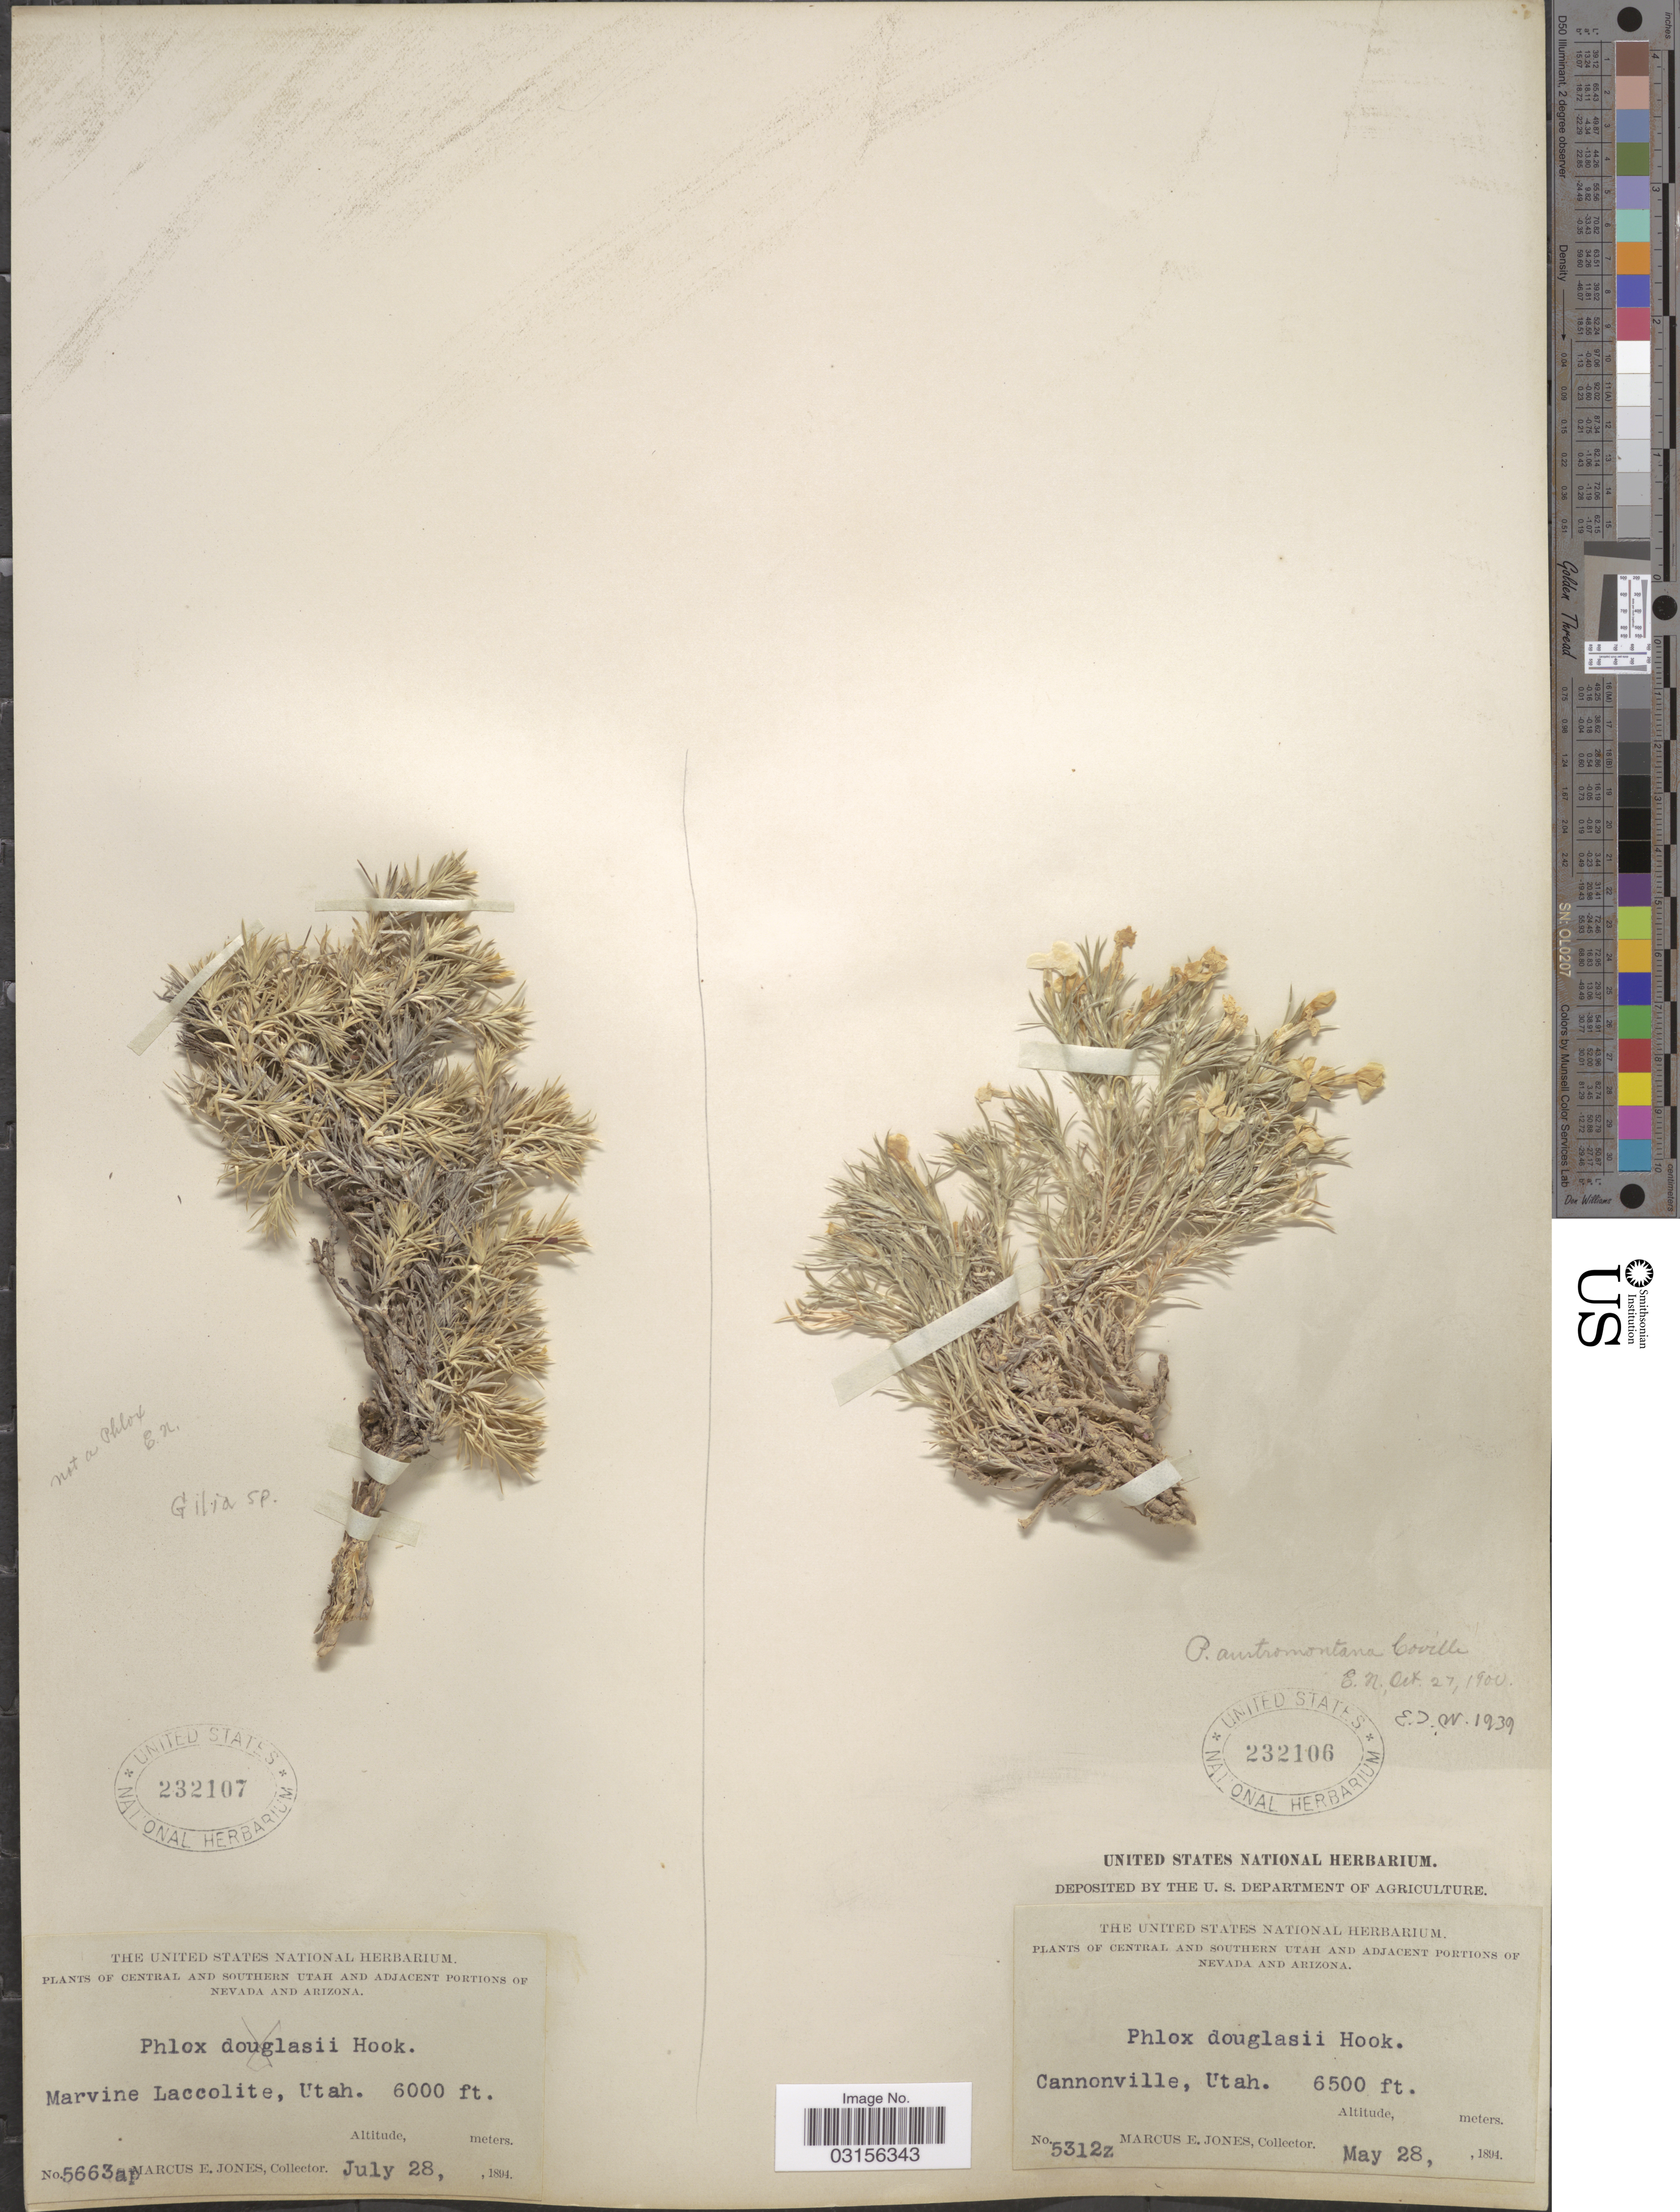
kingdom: Plantae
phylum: Tracheophyta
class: Magnoliopsida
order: Ericales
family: Polemoniaceae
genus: Phlox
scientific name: Phlox austromontana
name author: Coville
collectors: M. E. Jones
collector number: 5663ap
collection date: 1894-07-28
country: United States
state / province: Utah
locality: Central and Southern Utah. Marvine Laccolite.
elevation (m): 1829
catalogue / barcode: US 232107